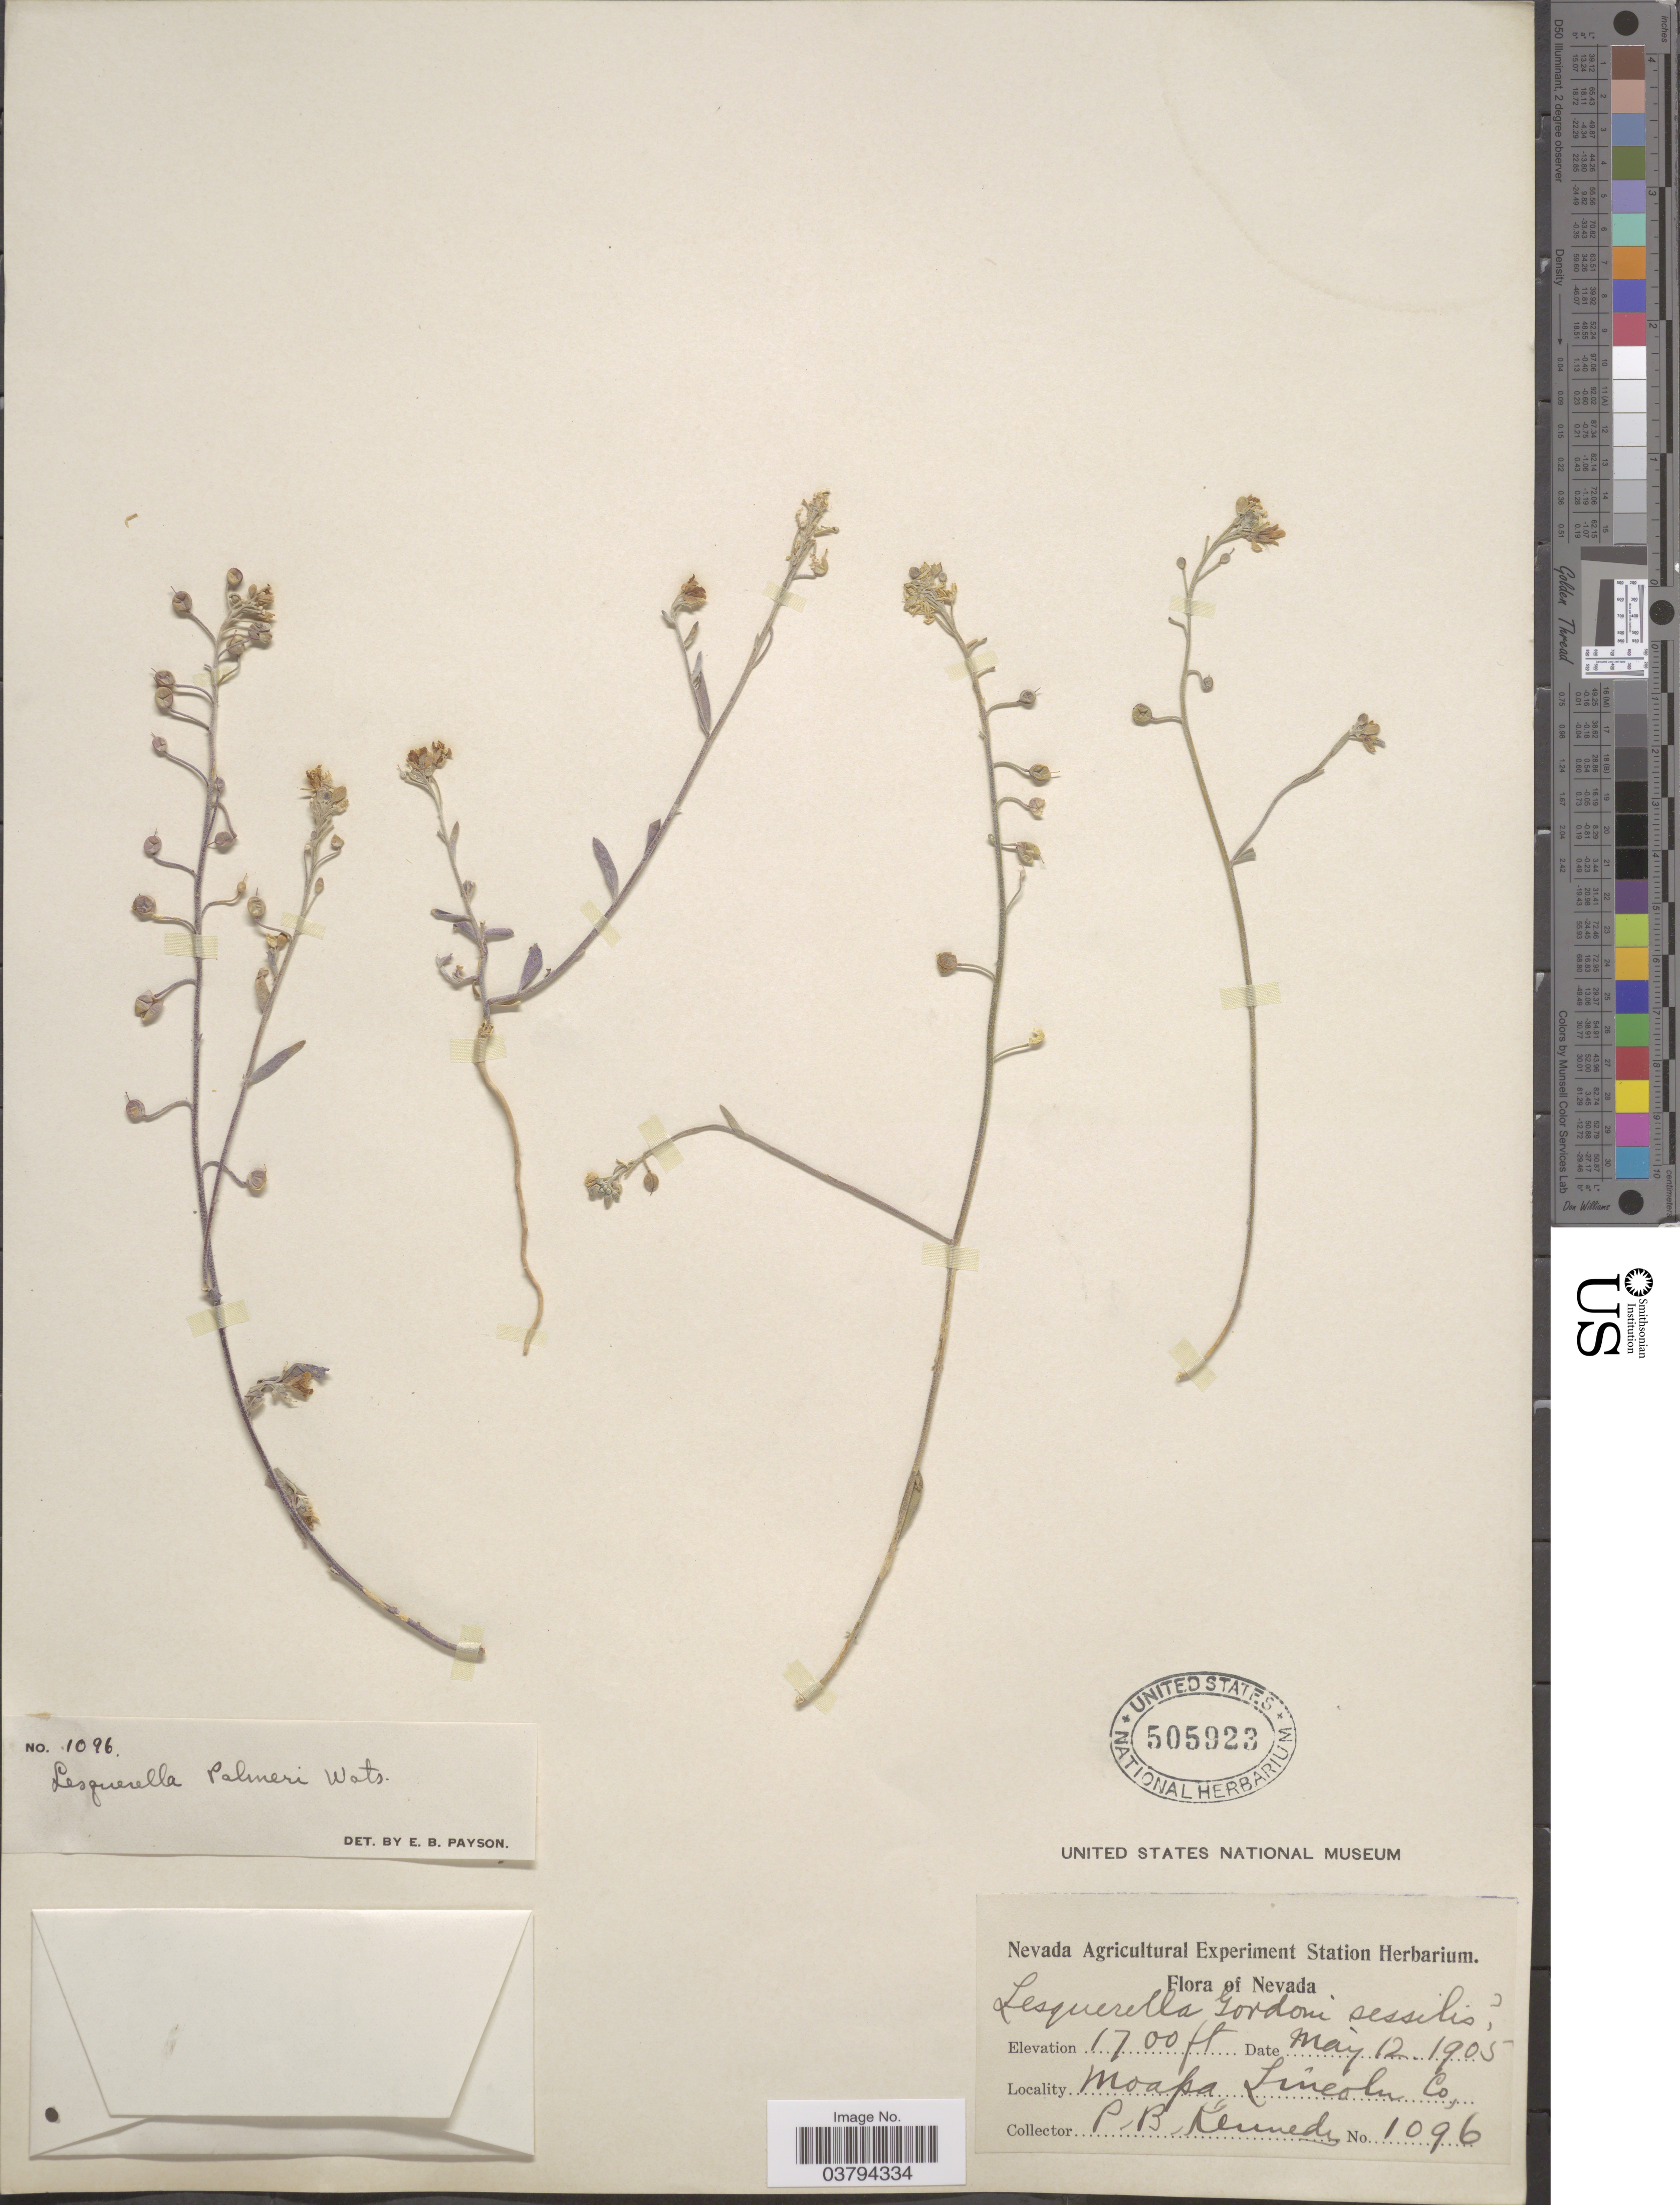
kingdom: Plantae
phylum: Tracheophyta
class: Magnoliopsida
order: Brassicales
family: Brassicaceae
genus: Lesquerella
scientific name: Lesquerella tenella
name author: A. Nelson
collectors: P. B. Kennedy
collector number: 1096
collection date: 1905-05-12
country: United States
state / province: Nevada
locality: Moapa, Lincoln Co.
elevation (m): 518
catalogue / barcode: US 505923